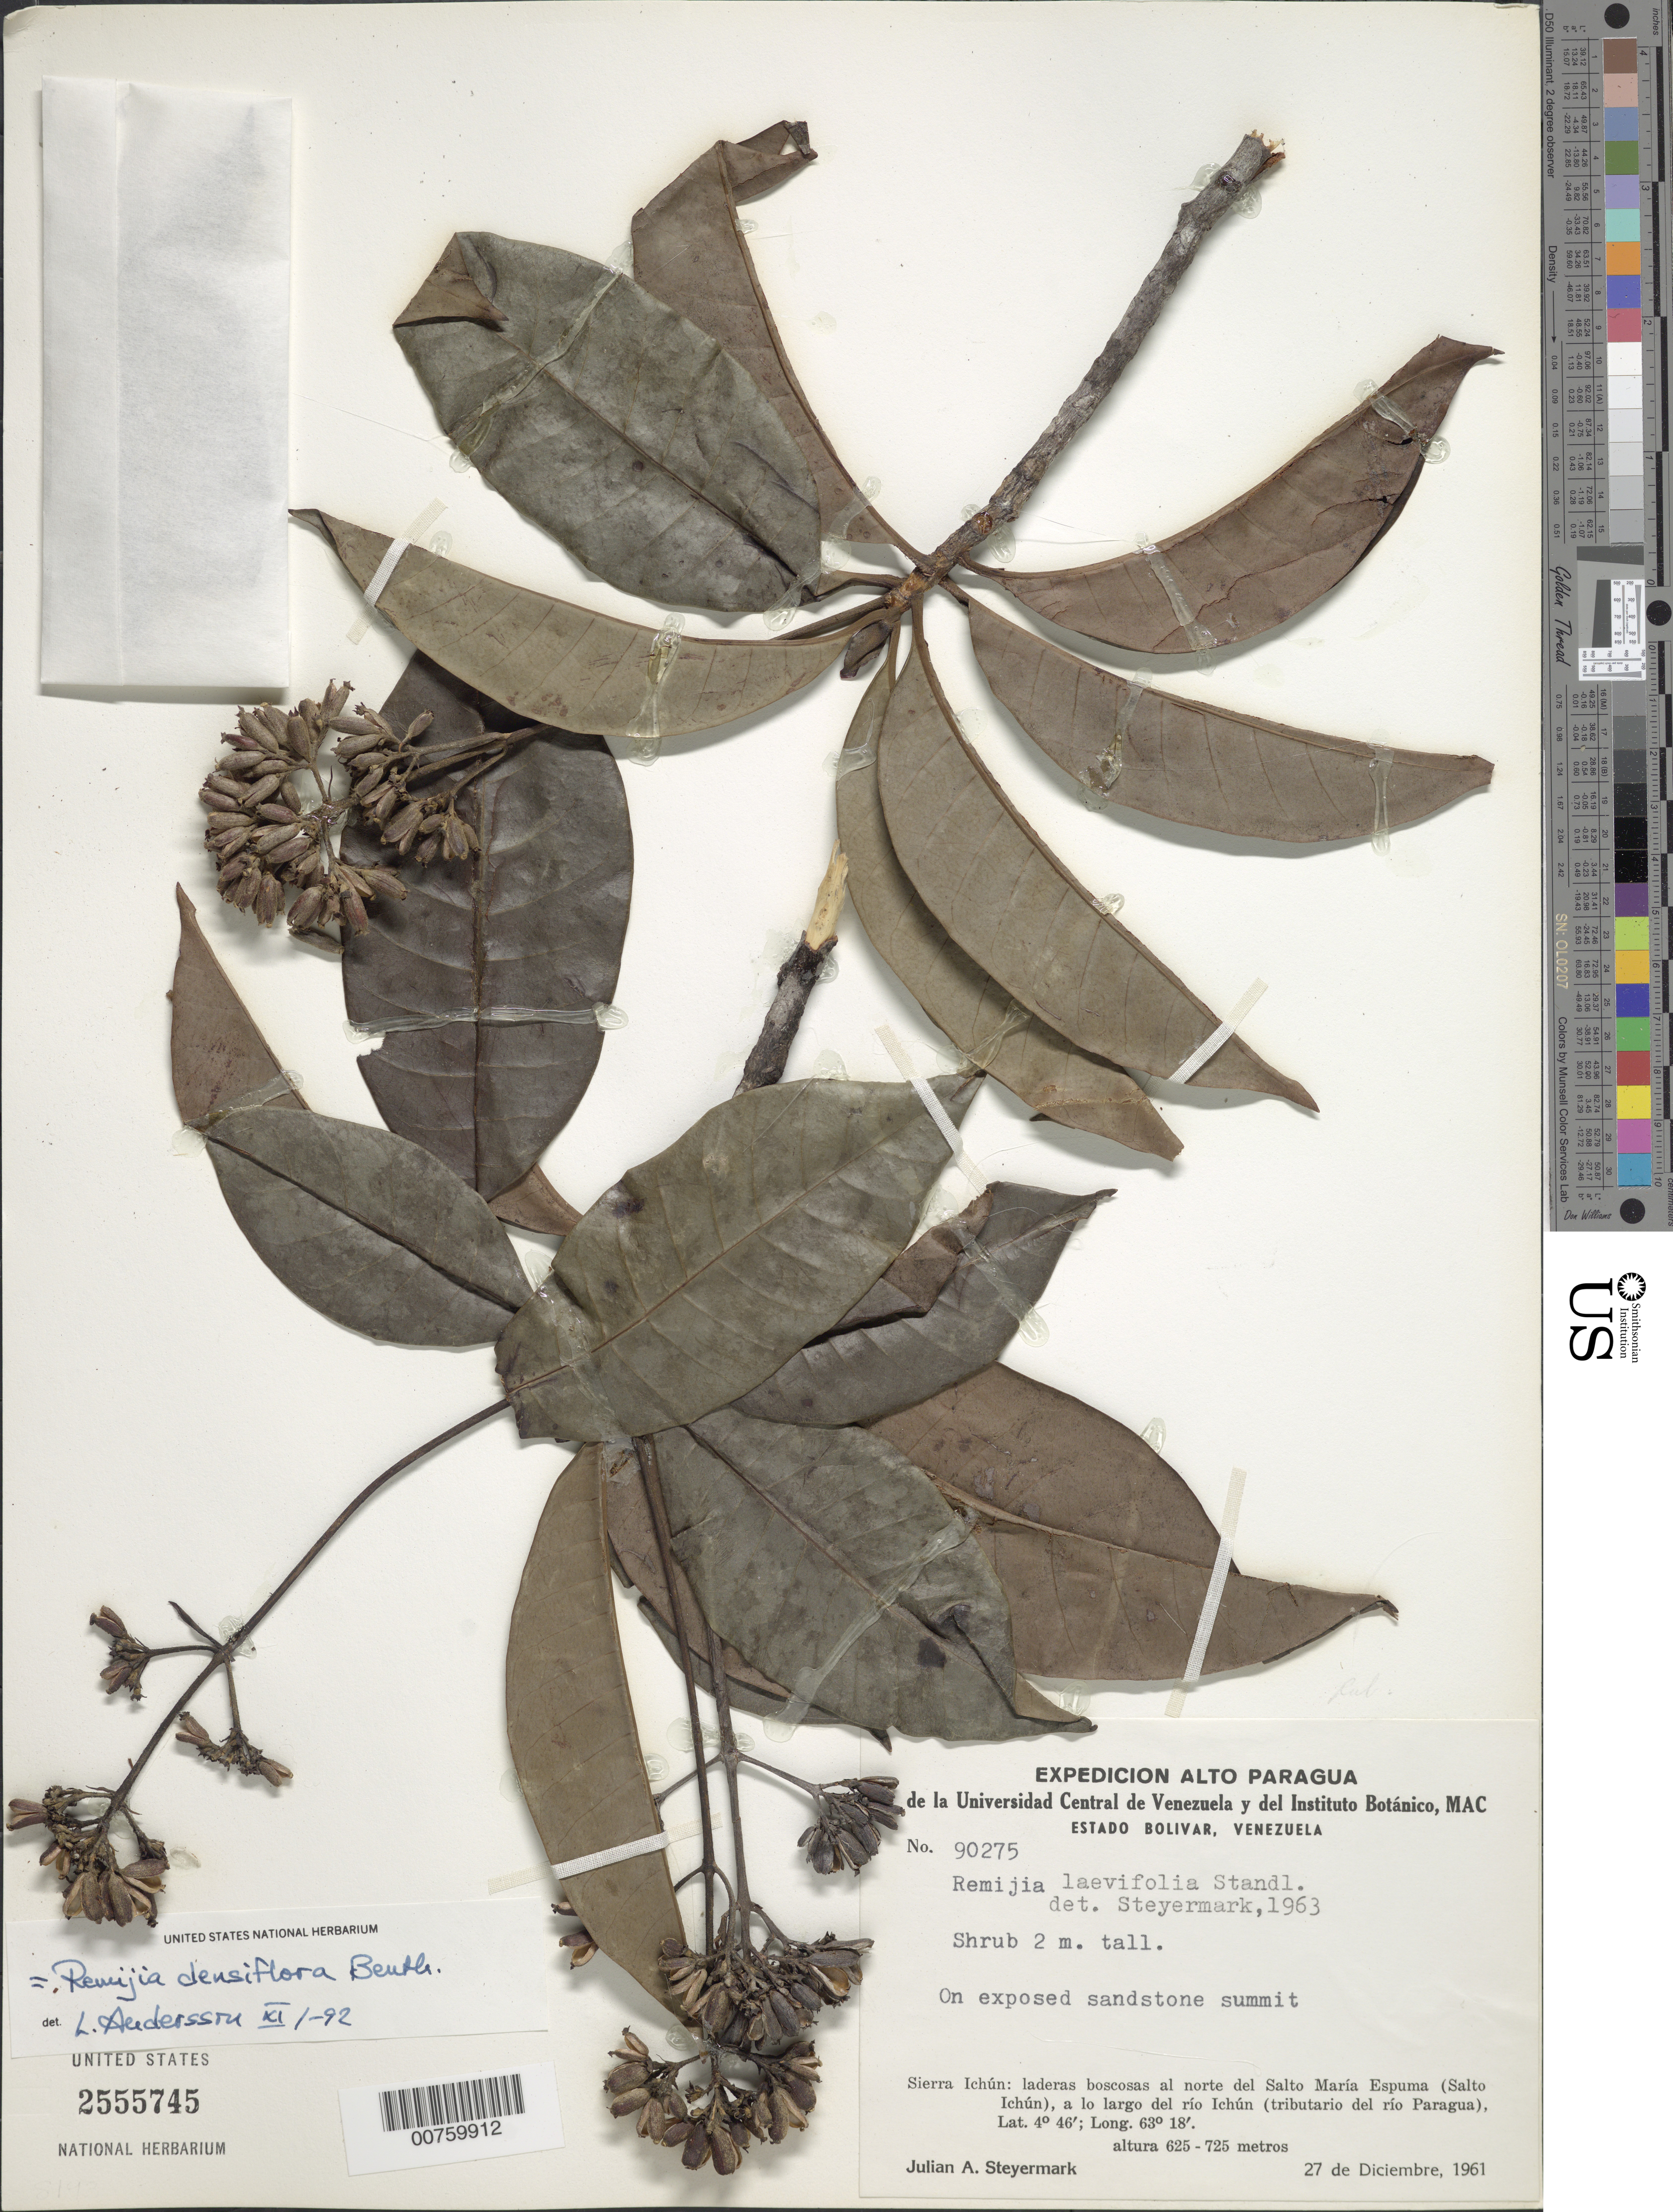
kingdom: Plantae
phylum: Tracheophyta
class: Magnoliopsida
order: Gentianales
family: Rubiaceae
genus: Remijia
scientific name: Remijia densiflora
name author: Benth.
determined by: Andersson, [Bengt] Lennart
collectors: J. Steyermark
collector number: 90275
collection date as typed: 27-Dec-61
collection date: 1961-12-27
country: Venezuela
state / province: Bolívar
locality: Sierra Ichún, N del Salto María Espuma (Salto Ichún) del Río Ichún (tributary of río Paragua)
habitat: Exposed sandstone summit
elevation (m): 625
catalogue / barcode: US 2555745